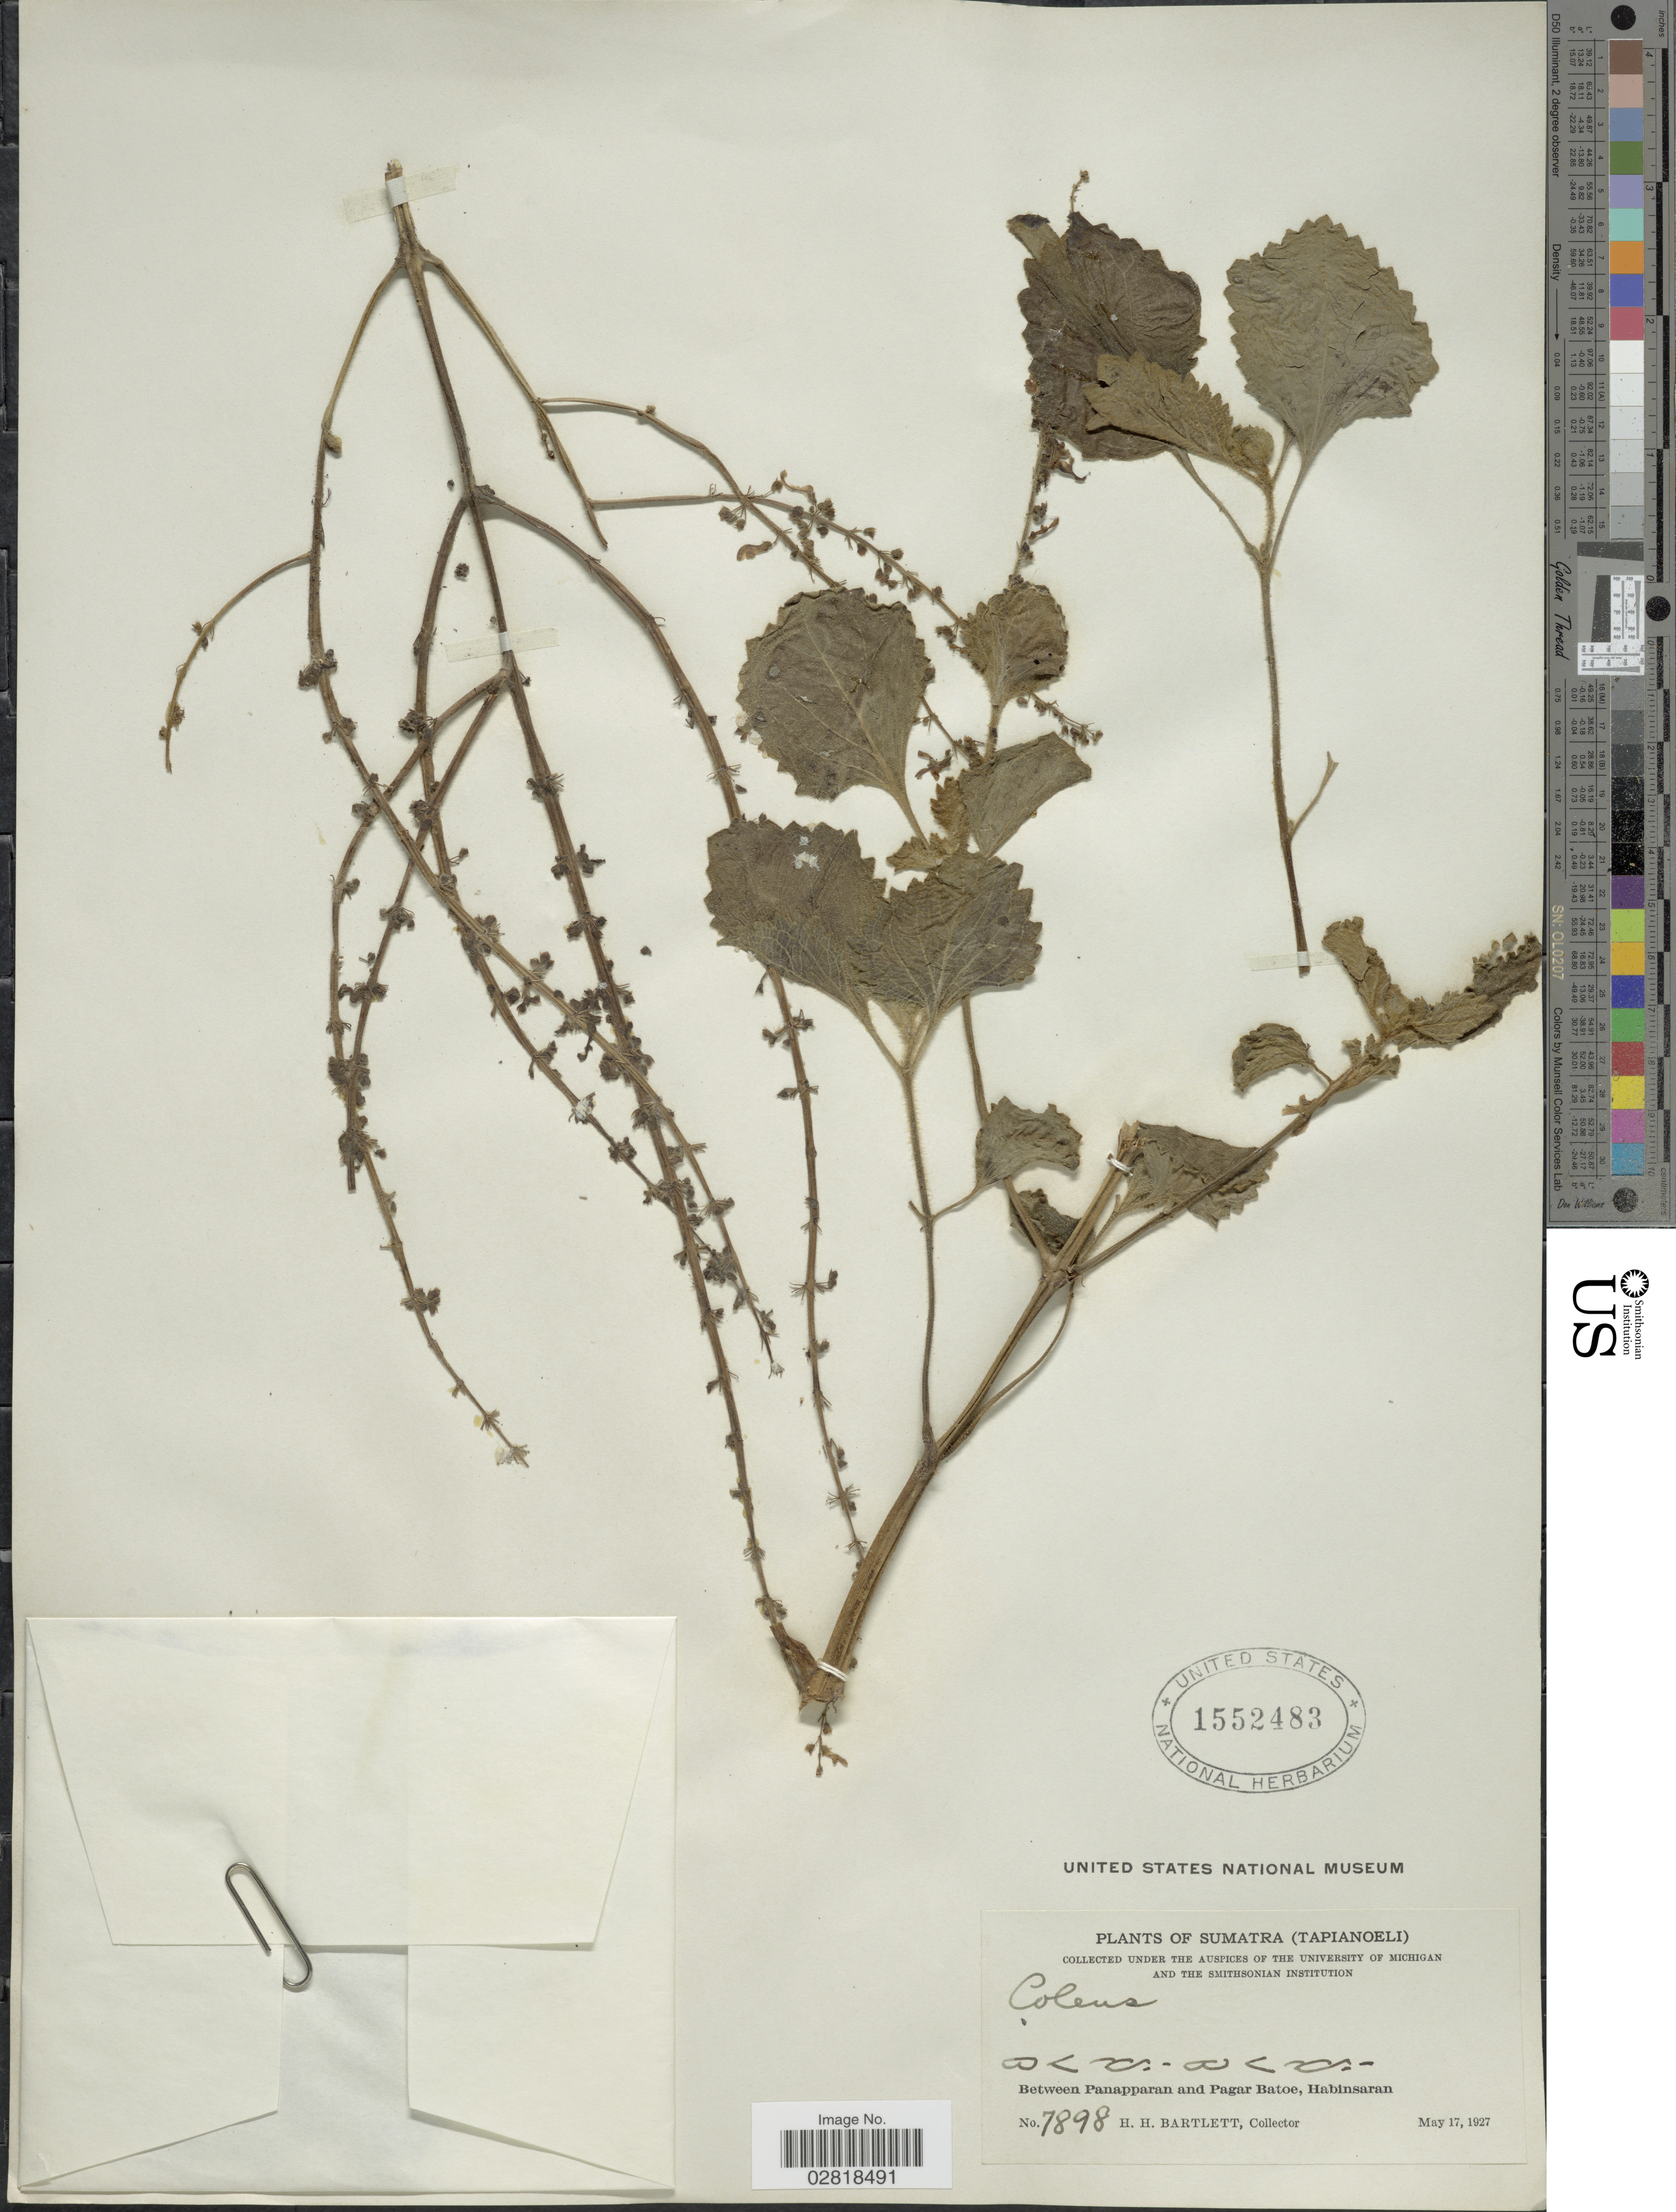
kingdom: Plantae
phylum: Tracheophyta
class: Magnoliopsida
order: Lamiales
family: Lamiaceae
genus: Plectranthus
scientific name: Plectranthus sp.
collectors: H. H. Bartlett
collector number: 7898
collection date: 1927-05-17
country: Indonesia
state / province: Sumatra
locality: Sumatra (Tapianoeli). Between Panapparan and Pagar Batoe, Habinsaran.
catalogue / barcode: US 1552483